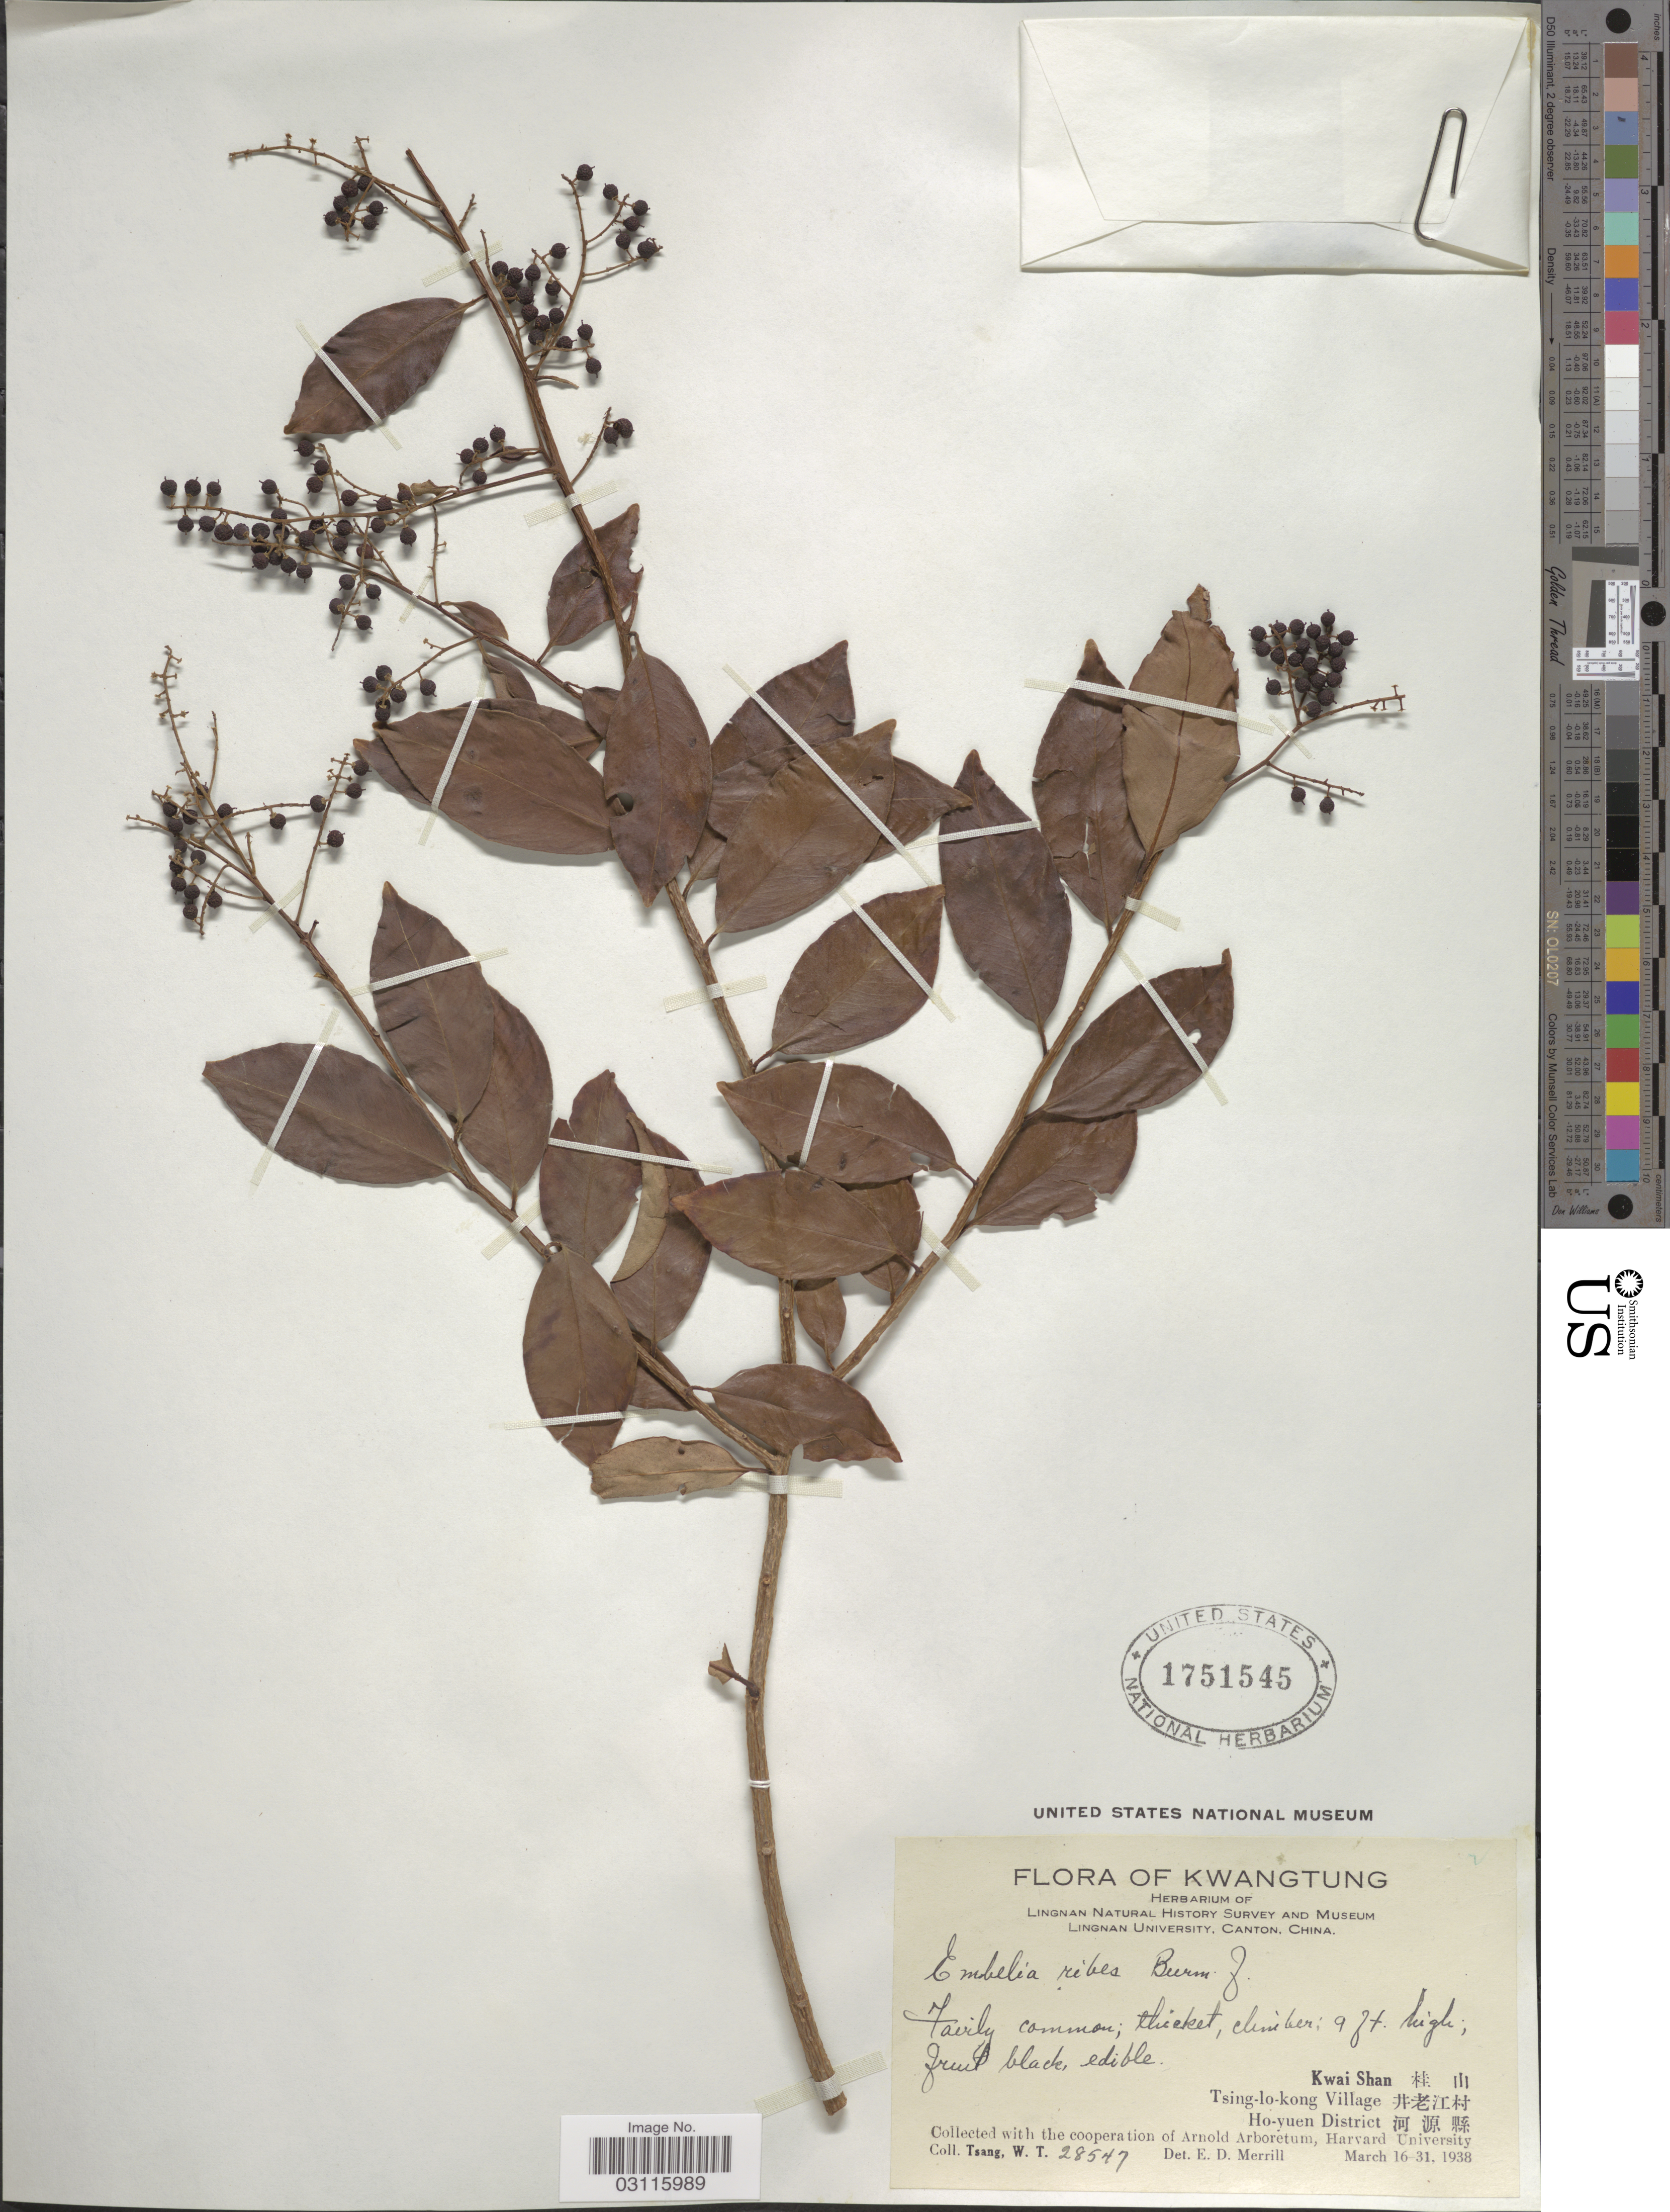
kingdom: Plantae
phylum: Tracheophyta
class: Magnoliopsida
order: Ericales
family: Primulaceae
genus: Embelia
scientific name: Embelia ribes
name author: Burm. f.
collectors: W. T. Tsang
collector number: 28547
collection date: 1938-03-16/1938-03-31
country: China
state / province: Guangdong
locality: Kwangtung, Kwai Shan X, Tsing-lo-kong Village X, Ho-yuen District X.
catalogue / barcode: US 1751545